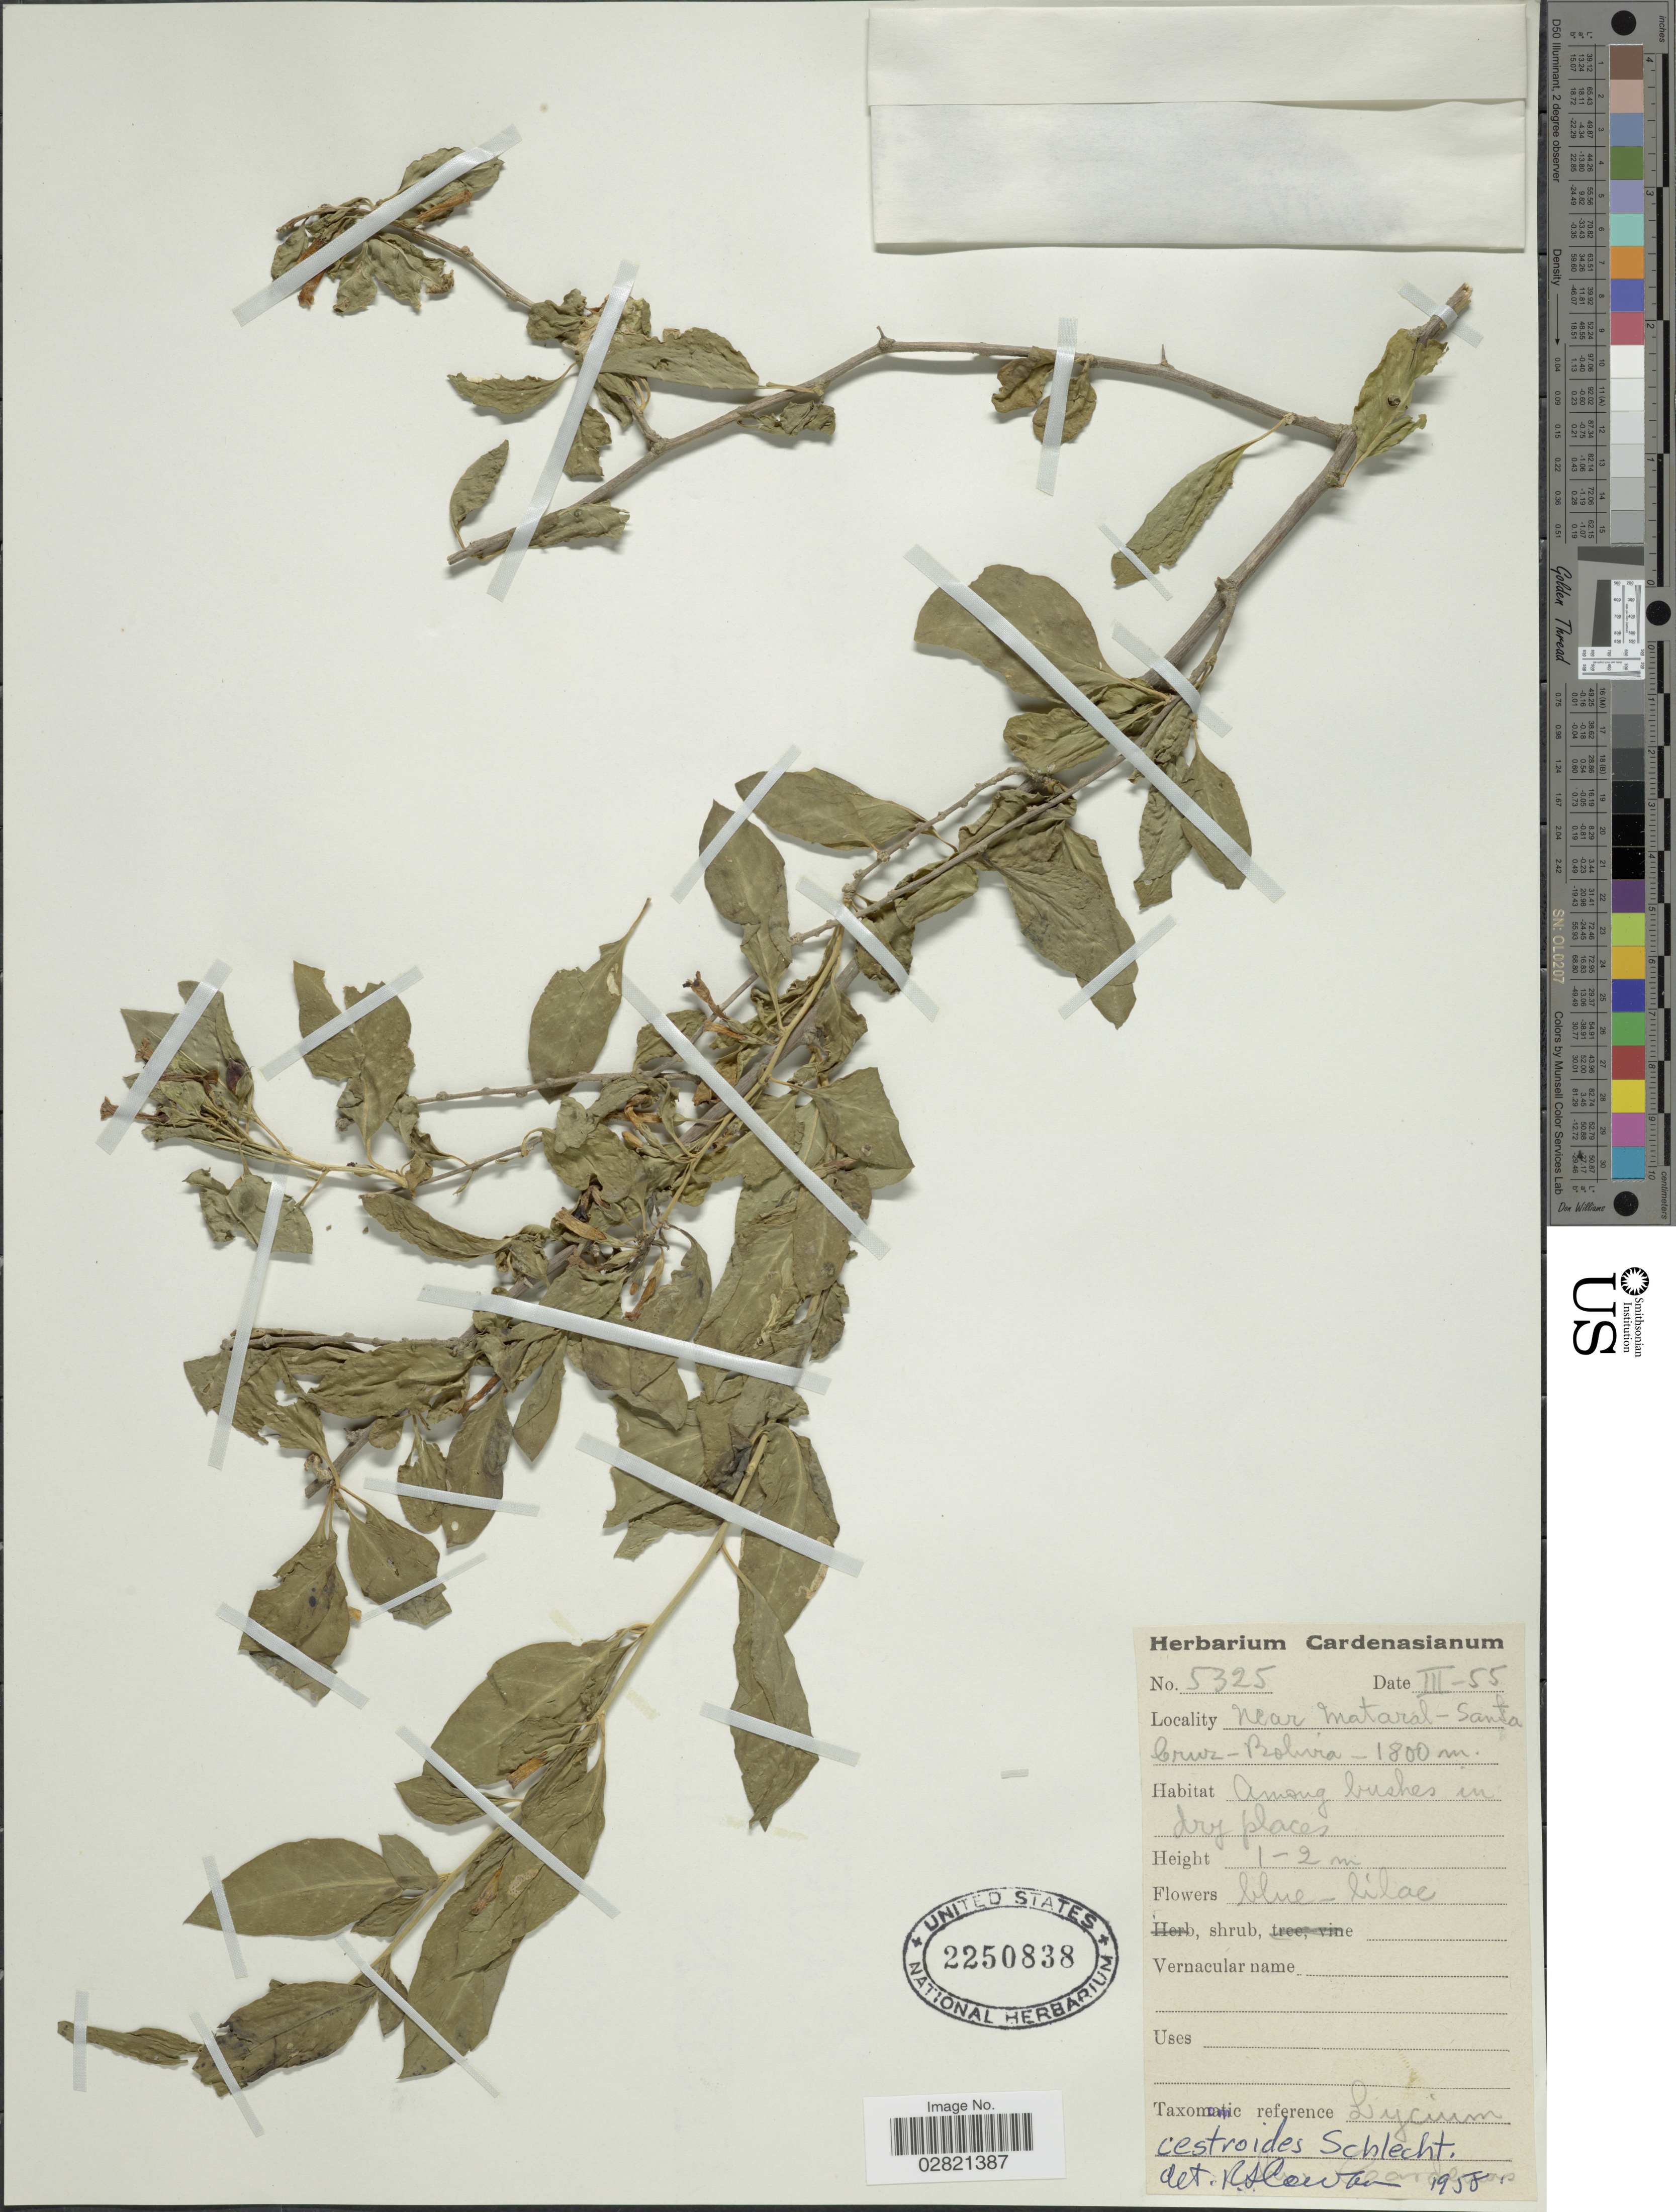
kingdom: Plantae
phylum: Tracheophyta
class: Magnoliopsida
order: Solanales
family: Solanaceae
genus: Lycium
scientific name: Lycium cestroides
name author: Schltdl.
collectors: ex herb. Cardenasianum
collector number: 5325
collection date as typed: Transcribed d/m/y: /3/55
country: Bolivia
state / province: Santa Cruz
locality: Near Mataral - Santa Cruz - Bolivia.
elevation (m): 1800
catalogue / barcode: US 2250838